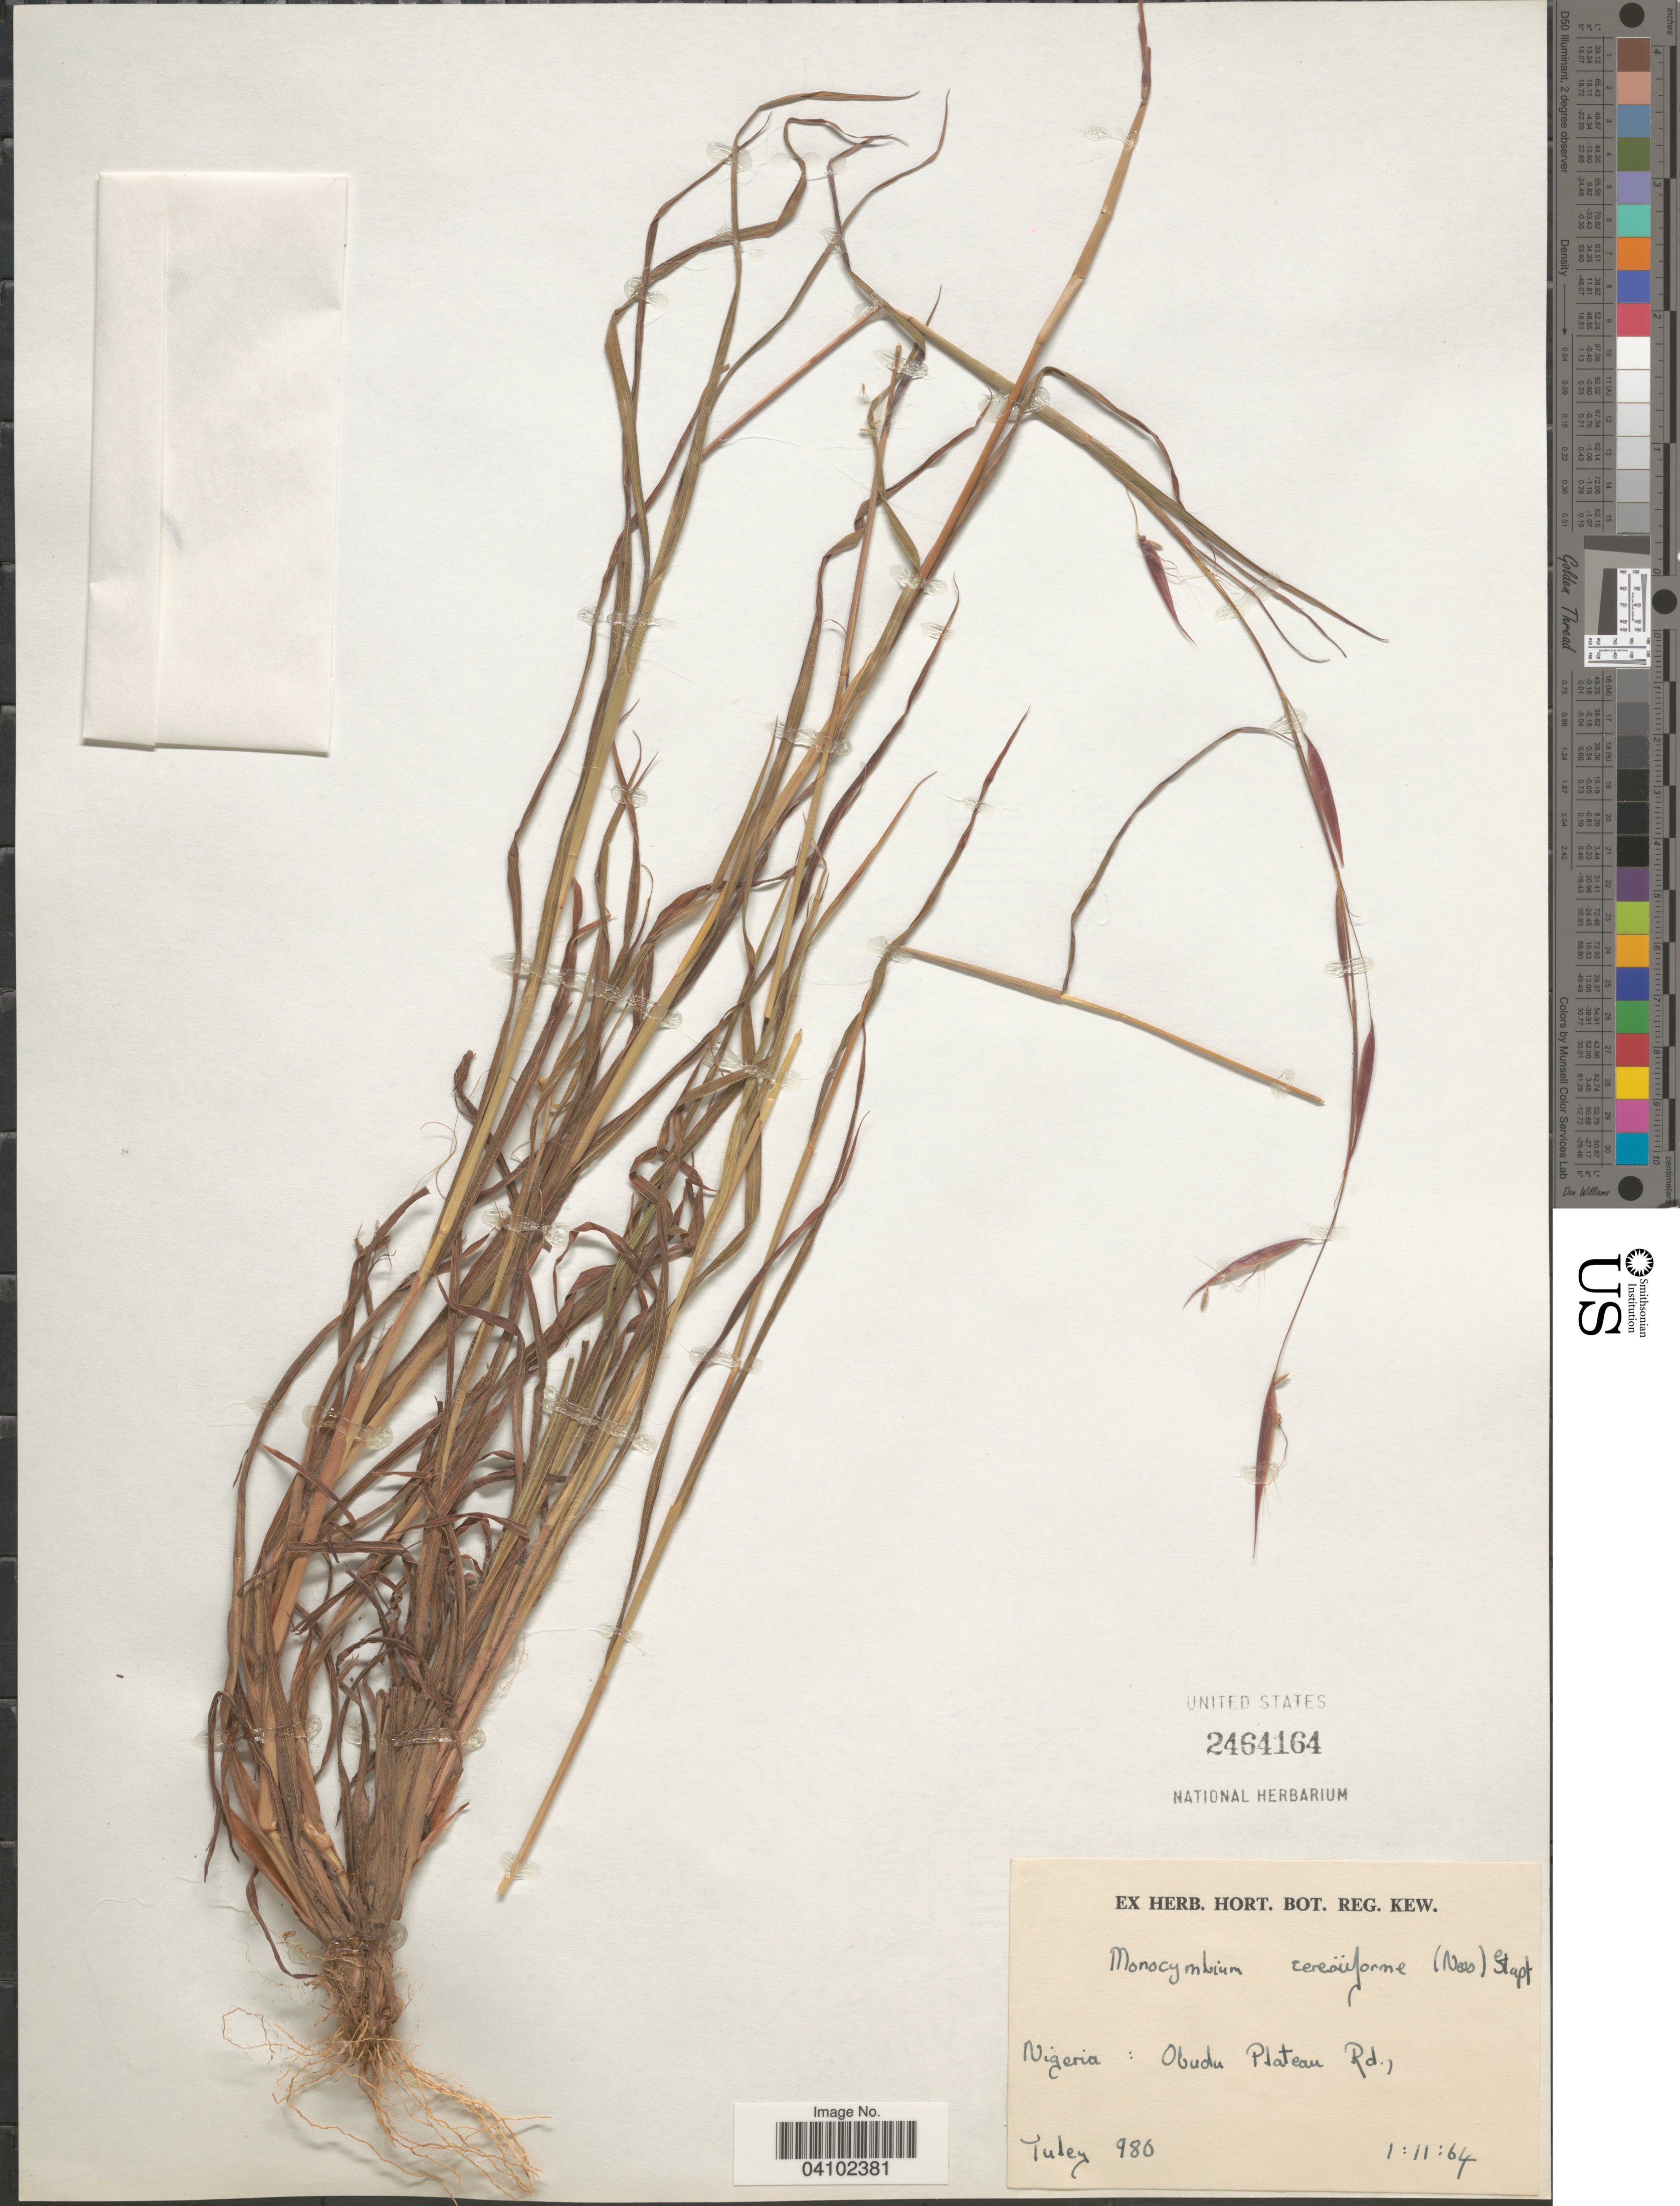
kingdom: Plantae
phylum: Tracheophyta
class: Liliopsida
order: Poales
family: Poaceae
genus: Monocymbium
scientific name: Monocymbium ceresiiforme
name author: (Nees) Stapf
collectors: -. Tuley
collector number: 986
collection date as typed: Transcribed d/m/y: 1/11/64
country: Nigeria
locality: Obudu Plateau Rd.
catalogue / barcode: US 2464164